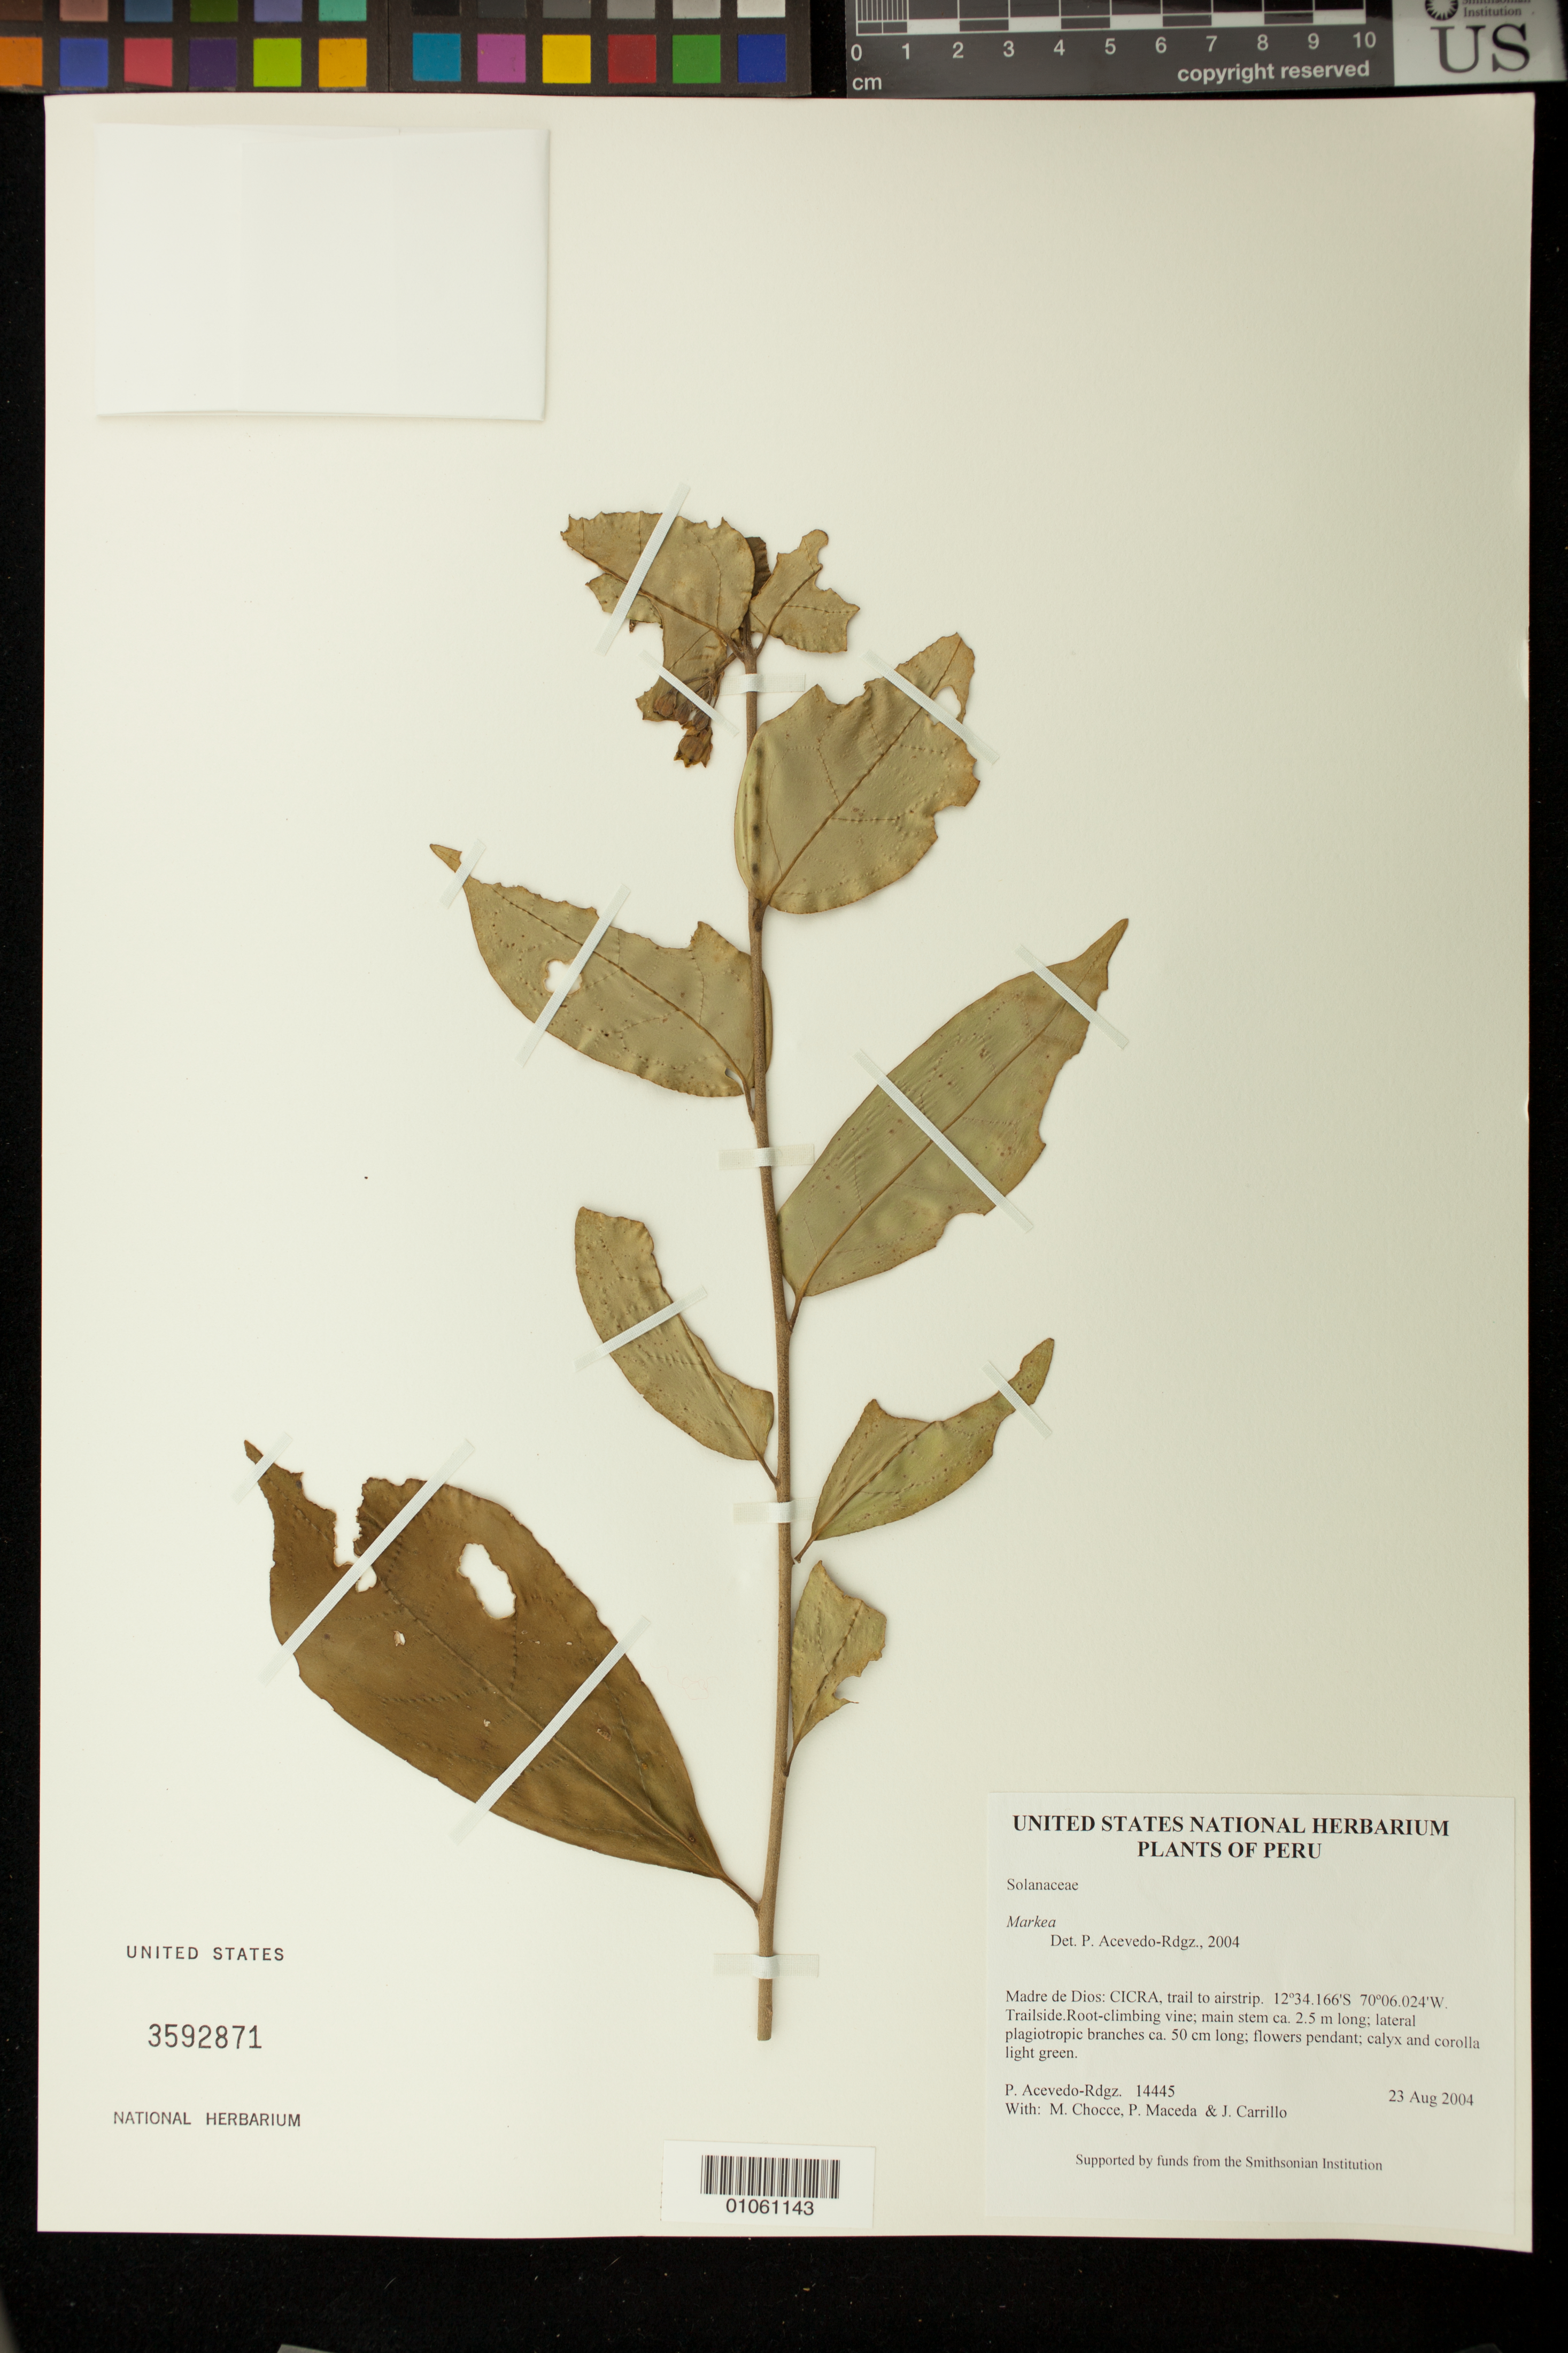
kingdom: Plantae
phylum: Tracheophyta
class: Magnoliopsida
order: Solanales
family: Solanaceae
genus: Markea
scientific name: Markea ulei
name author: (Dammer) Cuatrec.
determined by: Strong, M. T., (US), Smithsonian Institution - National Museum of Natural History (UNITED STATES)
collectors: P. Acevedo-Rodr., M. Chocce, P. Maceda & J. Carrillo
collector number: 14445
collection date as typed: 23 Aug 2004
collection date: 2004-08-23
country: Peru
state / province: Madre de Dios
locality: Madre de Dios: CICRA, trail to airstrip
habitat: Trailside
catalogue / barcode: US 3592871